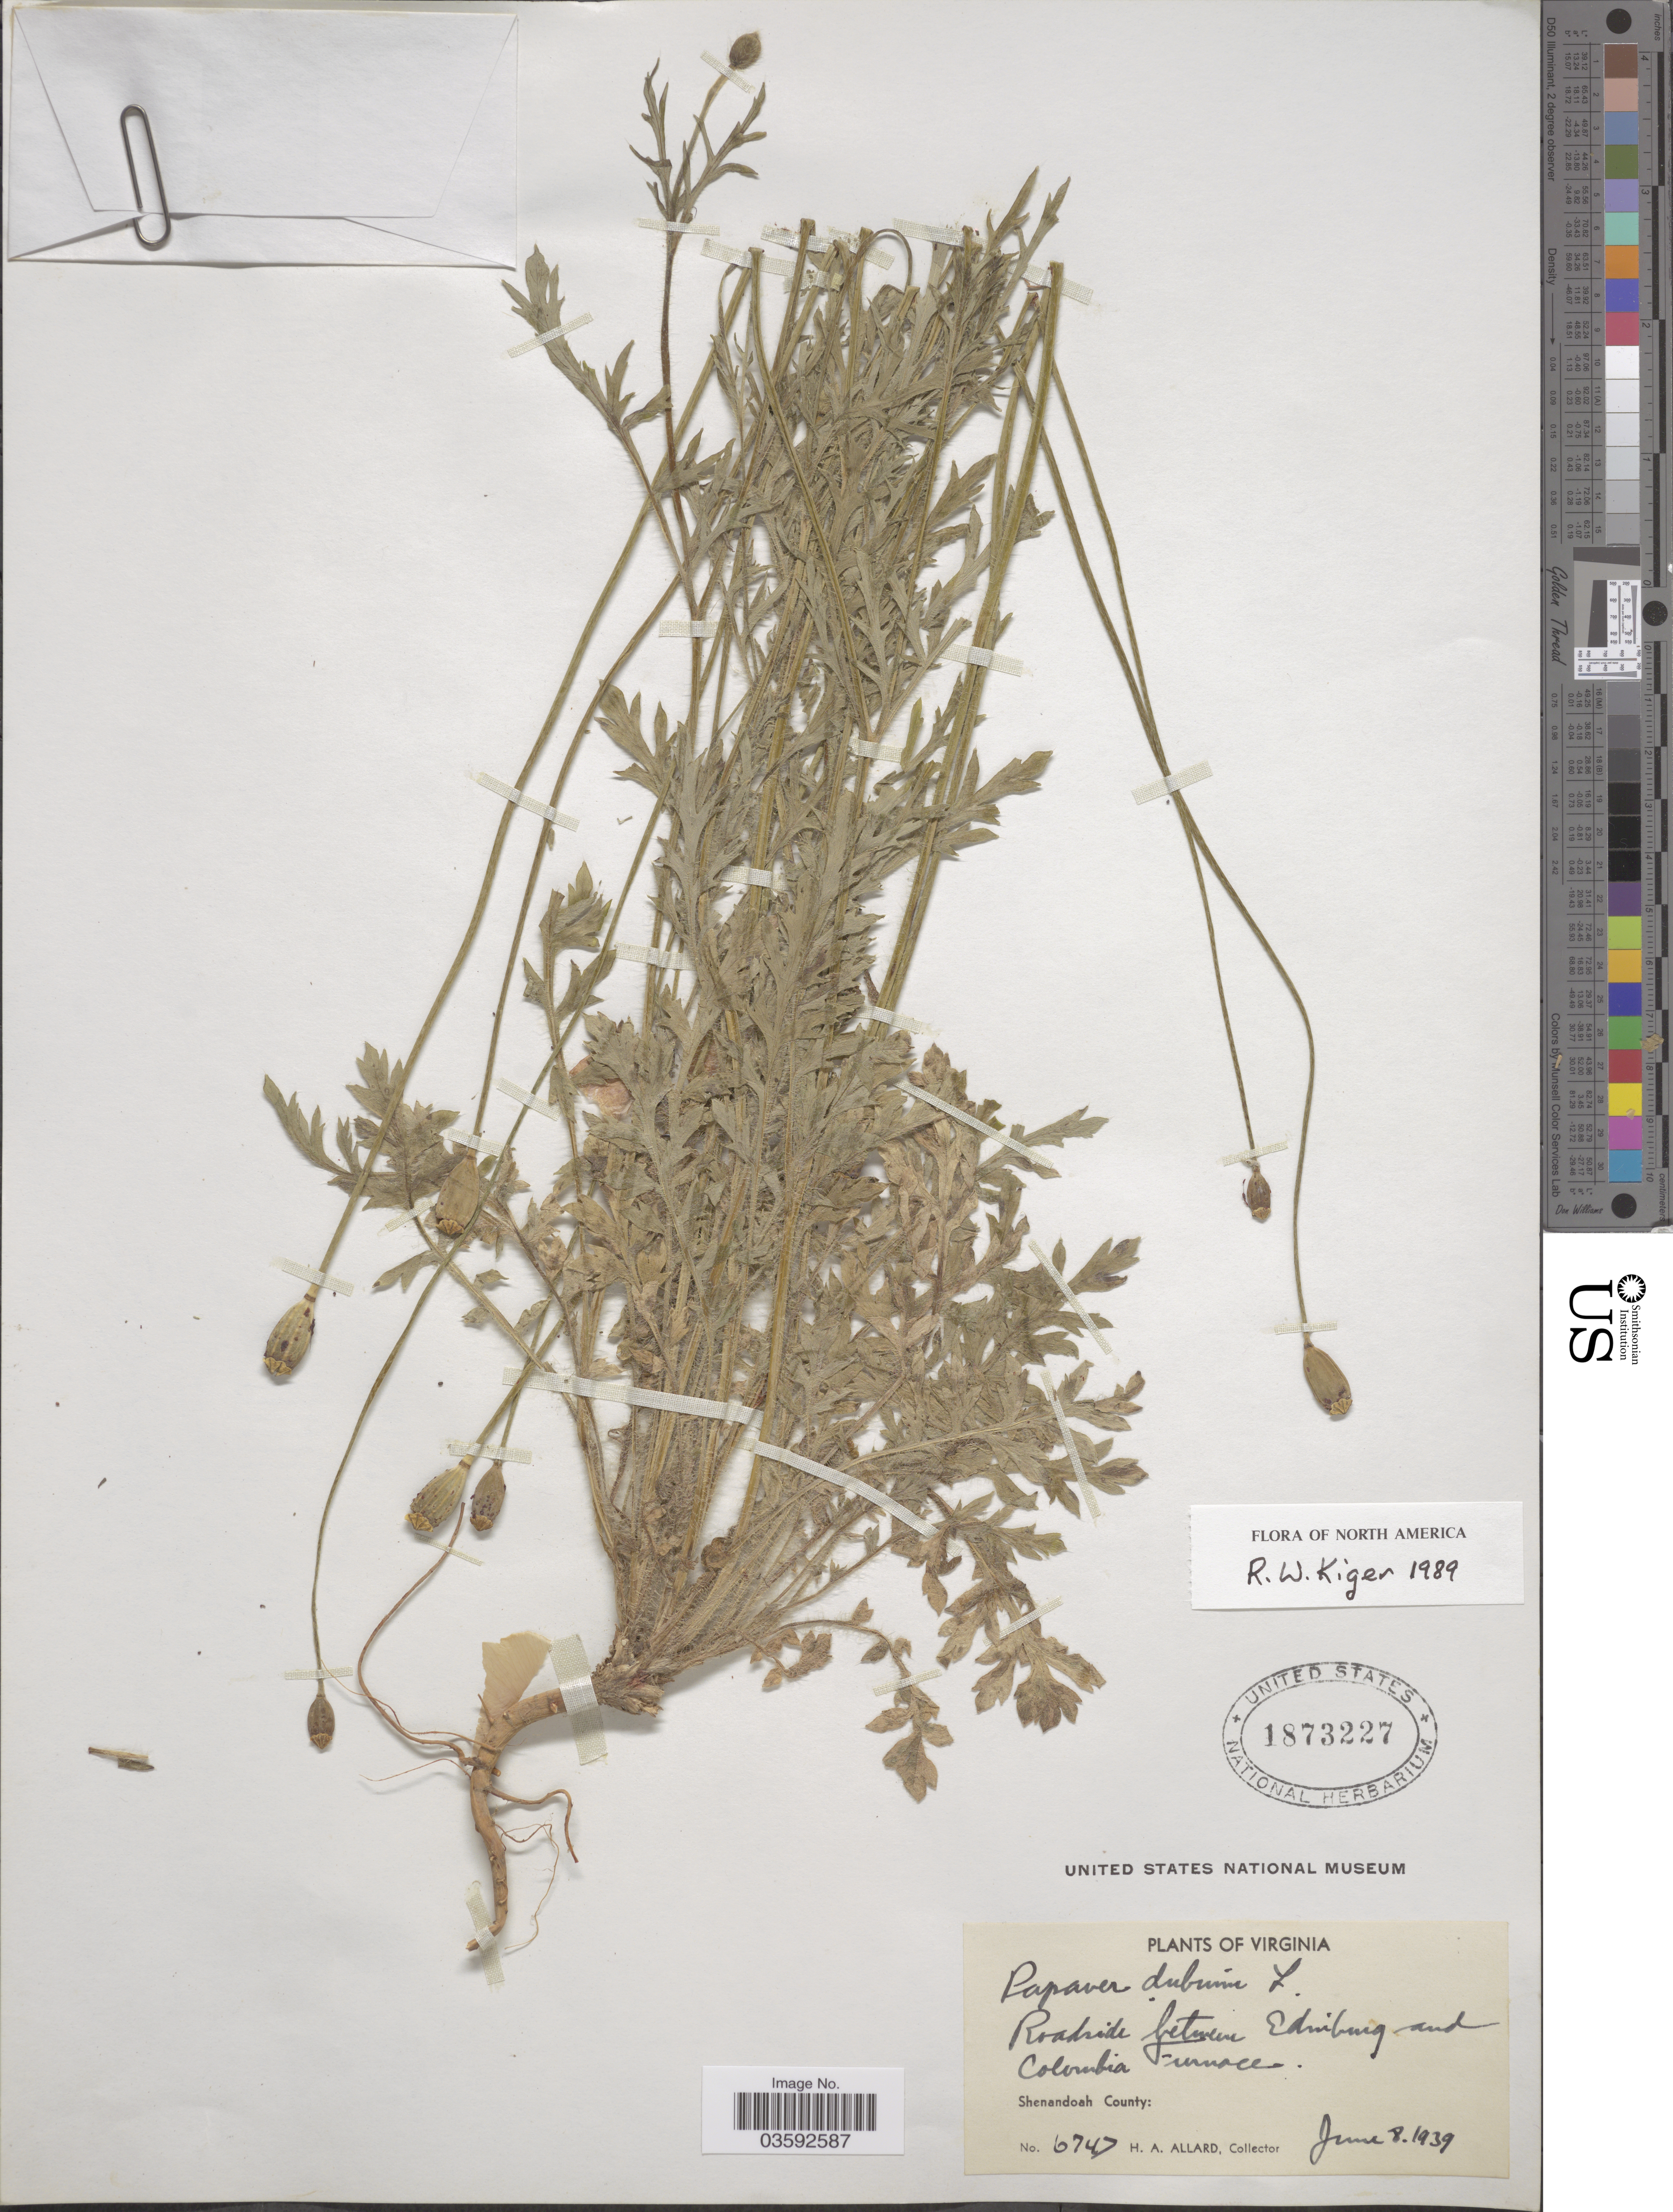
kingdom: Plantae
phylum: Tracheophyta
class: Magnoliopsida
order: Ranunculales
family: Papaveraceae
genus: Papaver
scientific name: Papaver dubium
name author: L.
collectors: H. A. Allard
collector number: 6747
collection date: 1939-06-08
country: United States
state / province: Virginia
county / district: Shenandoah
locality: Roadside between Edinburg and Colombia Furnace. Shenandoah County.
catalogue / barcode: US 1873227